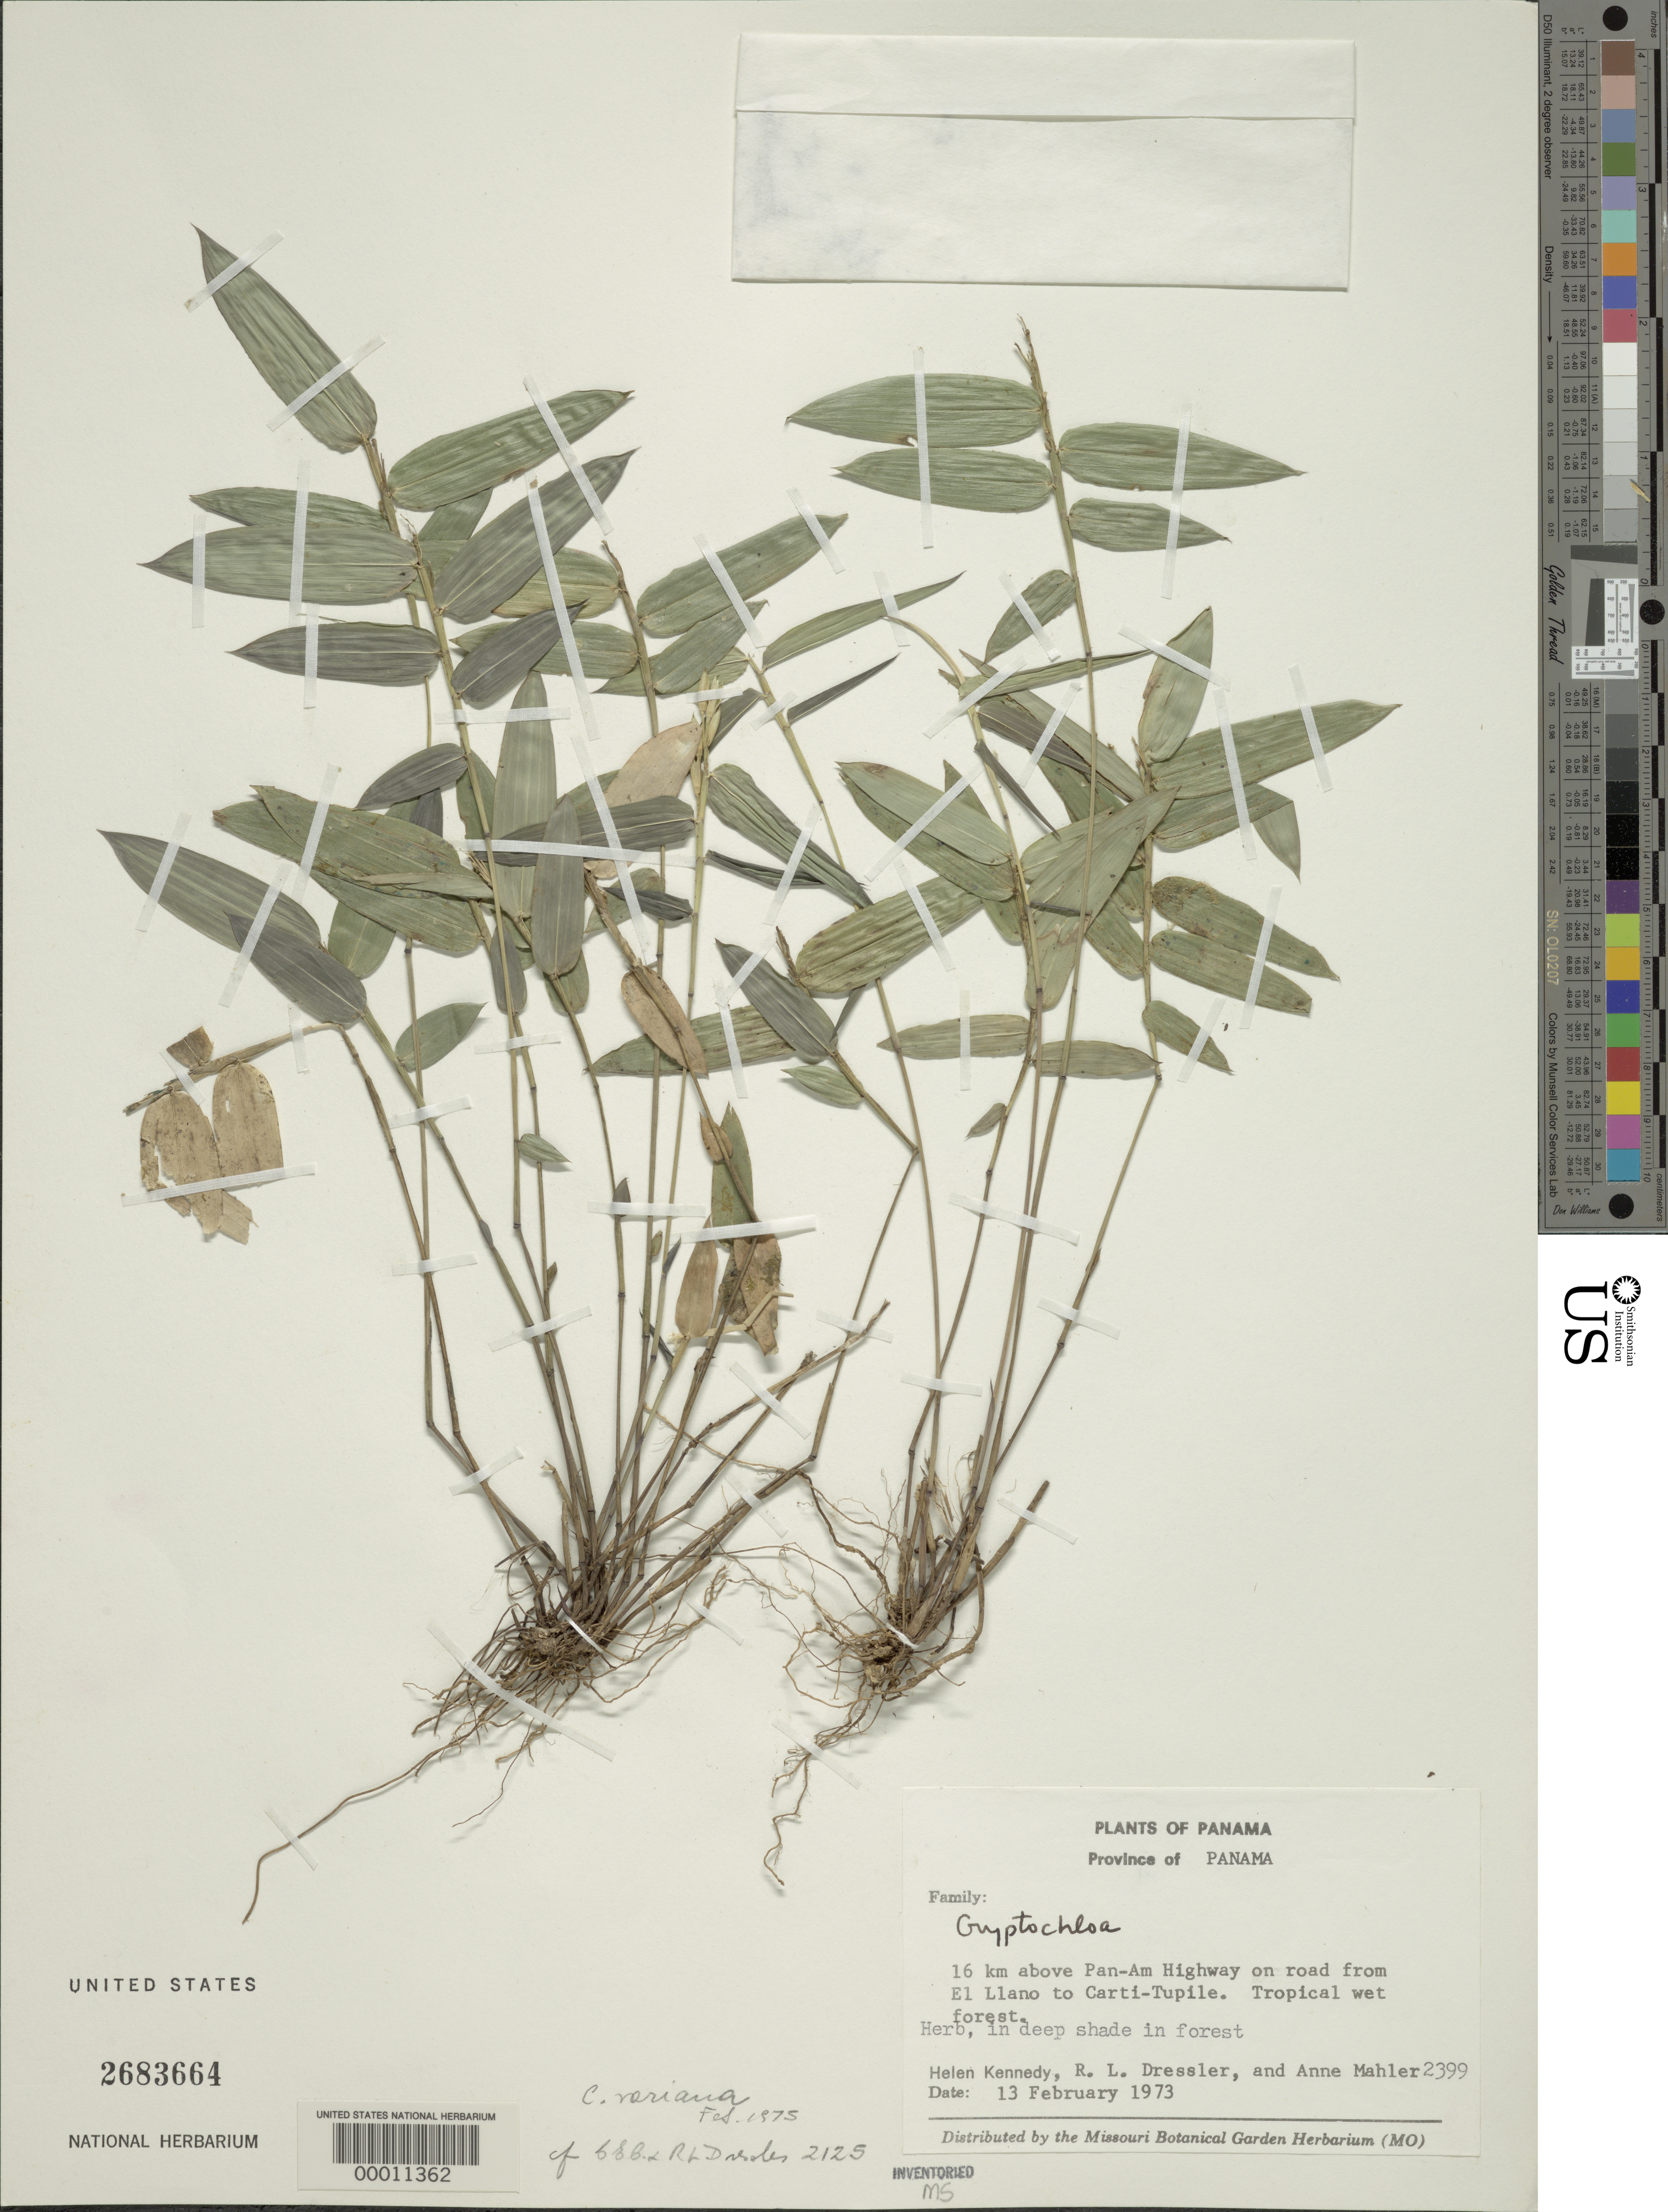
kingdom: Plantae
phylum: Tracheophyta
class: Liliopsida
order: Poales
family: Poaceae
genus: Cryptochloa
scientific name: Cryptochloa variana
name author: Swallen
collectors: H. Kennedy, R. Dressler & A. Mahler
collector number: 2399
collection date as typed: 13 Feb 1973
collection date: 1973-02-13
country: Panama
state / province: Panamá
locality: El Llano, Carti, Tupile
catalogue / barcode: US 2683664